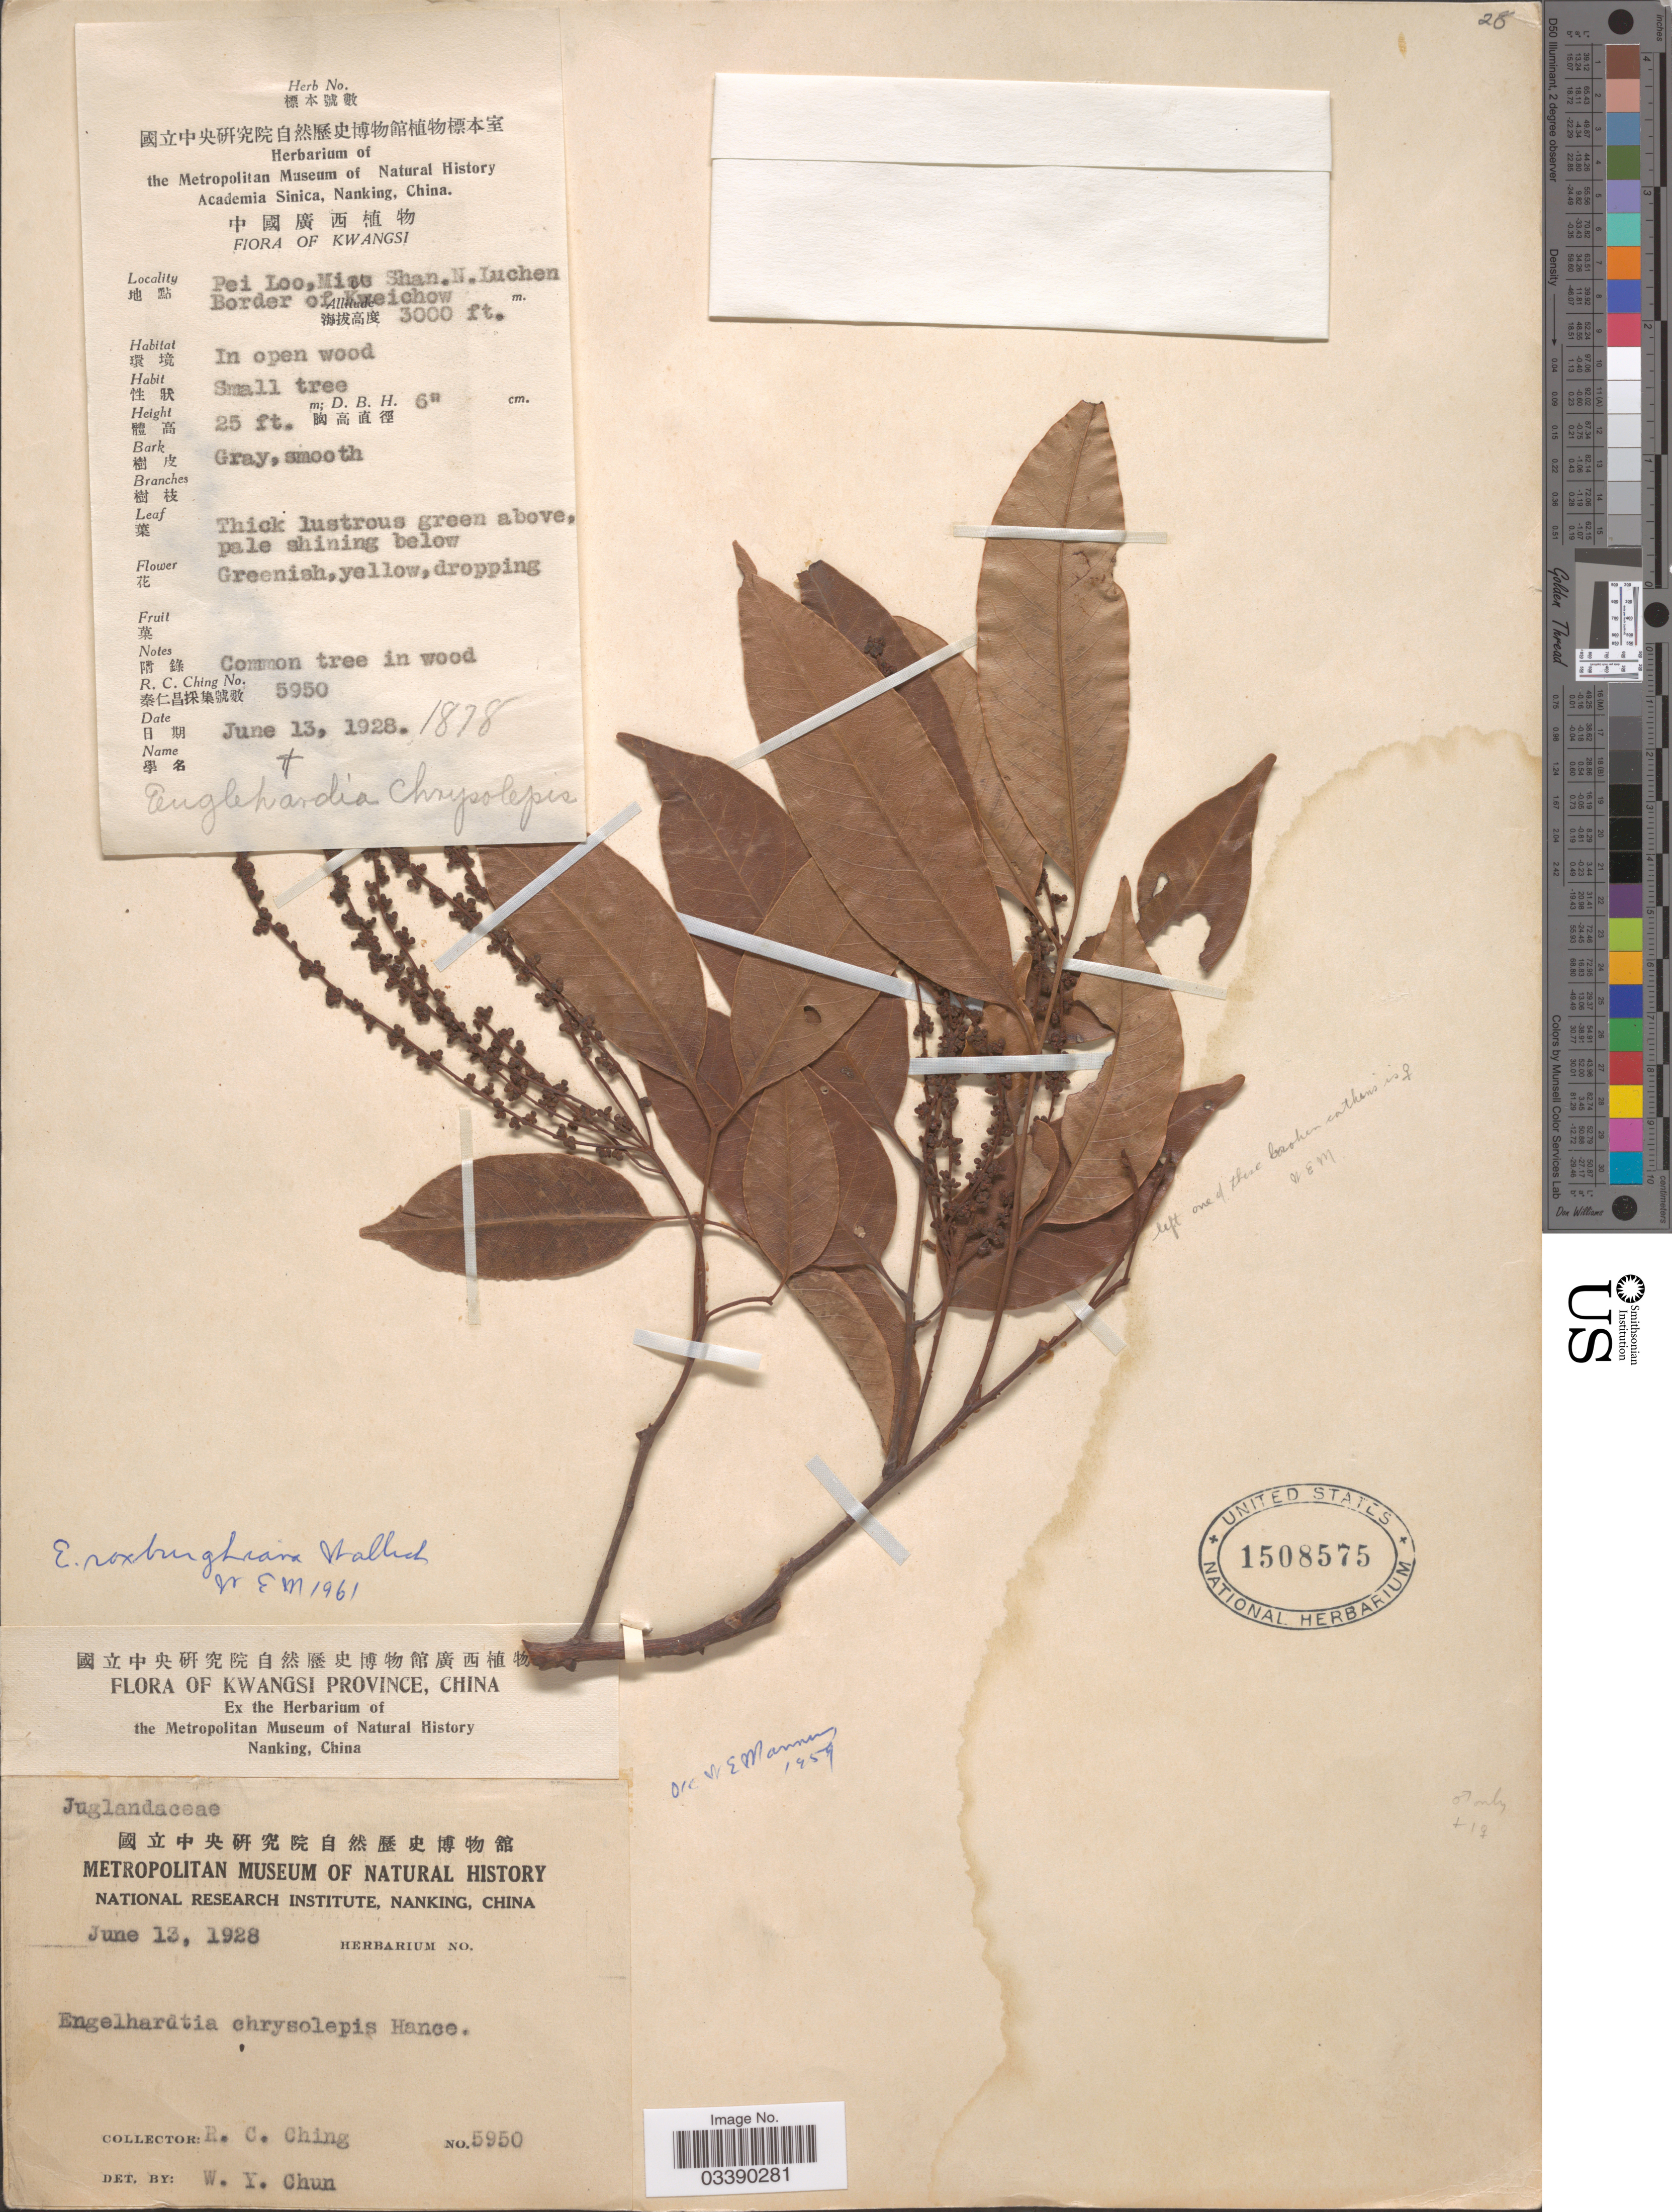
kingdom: Plantae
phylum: Tracheophyta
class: Magnoliopsida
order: Fagales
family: Juglandaceae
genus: Engelhardia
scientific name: Engelhardia roxburghiana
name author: Lindl.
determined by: Strong, Mark T., (BOT), Smithsonian Institution - National Museum of Natural History (UNITED STATES)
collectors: R. C. Ching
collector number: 5950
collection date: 1928-06-13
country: China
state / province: Guangxi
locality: Kwangsi Province. Pei Loo, Miu [interpreted] Shan. N. Luchen Border of Kweichow.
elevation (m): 914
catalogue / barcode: US 1508575